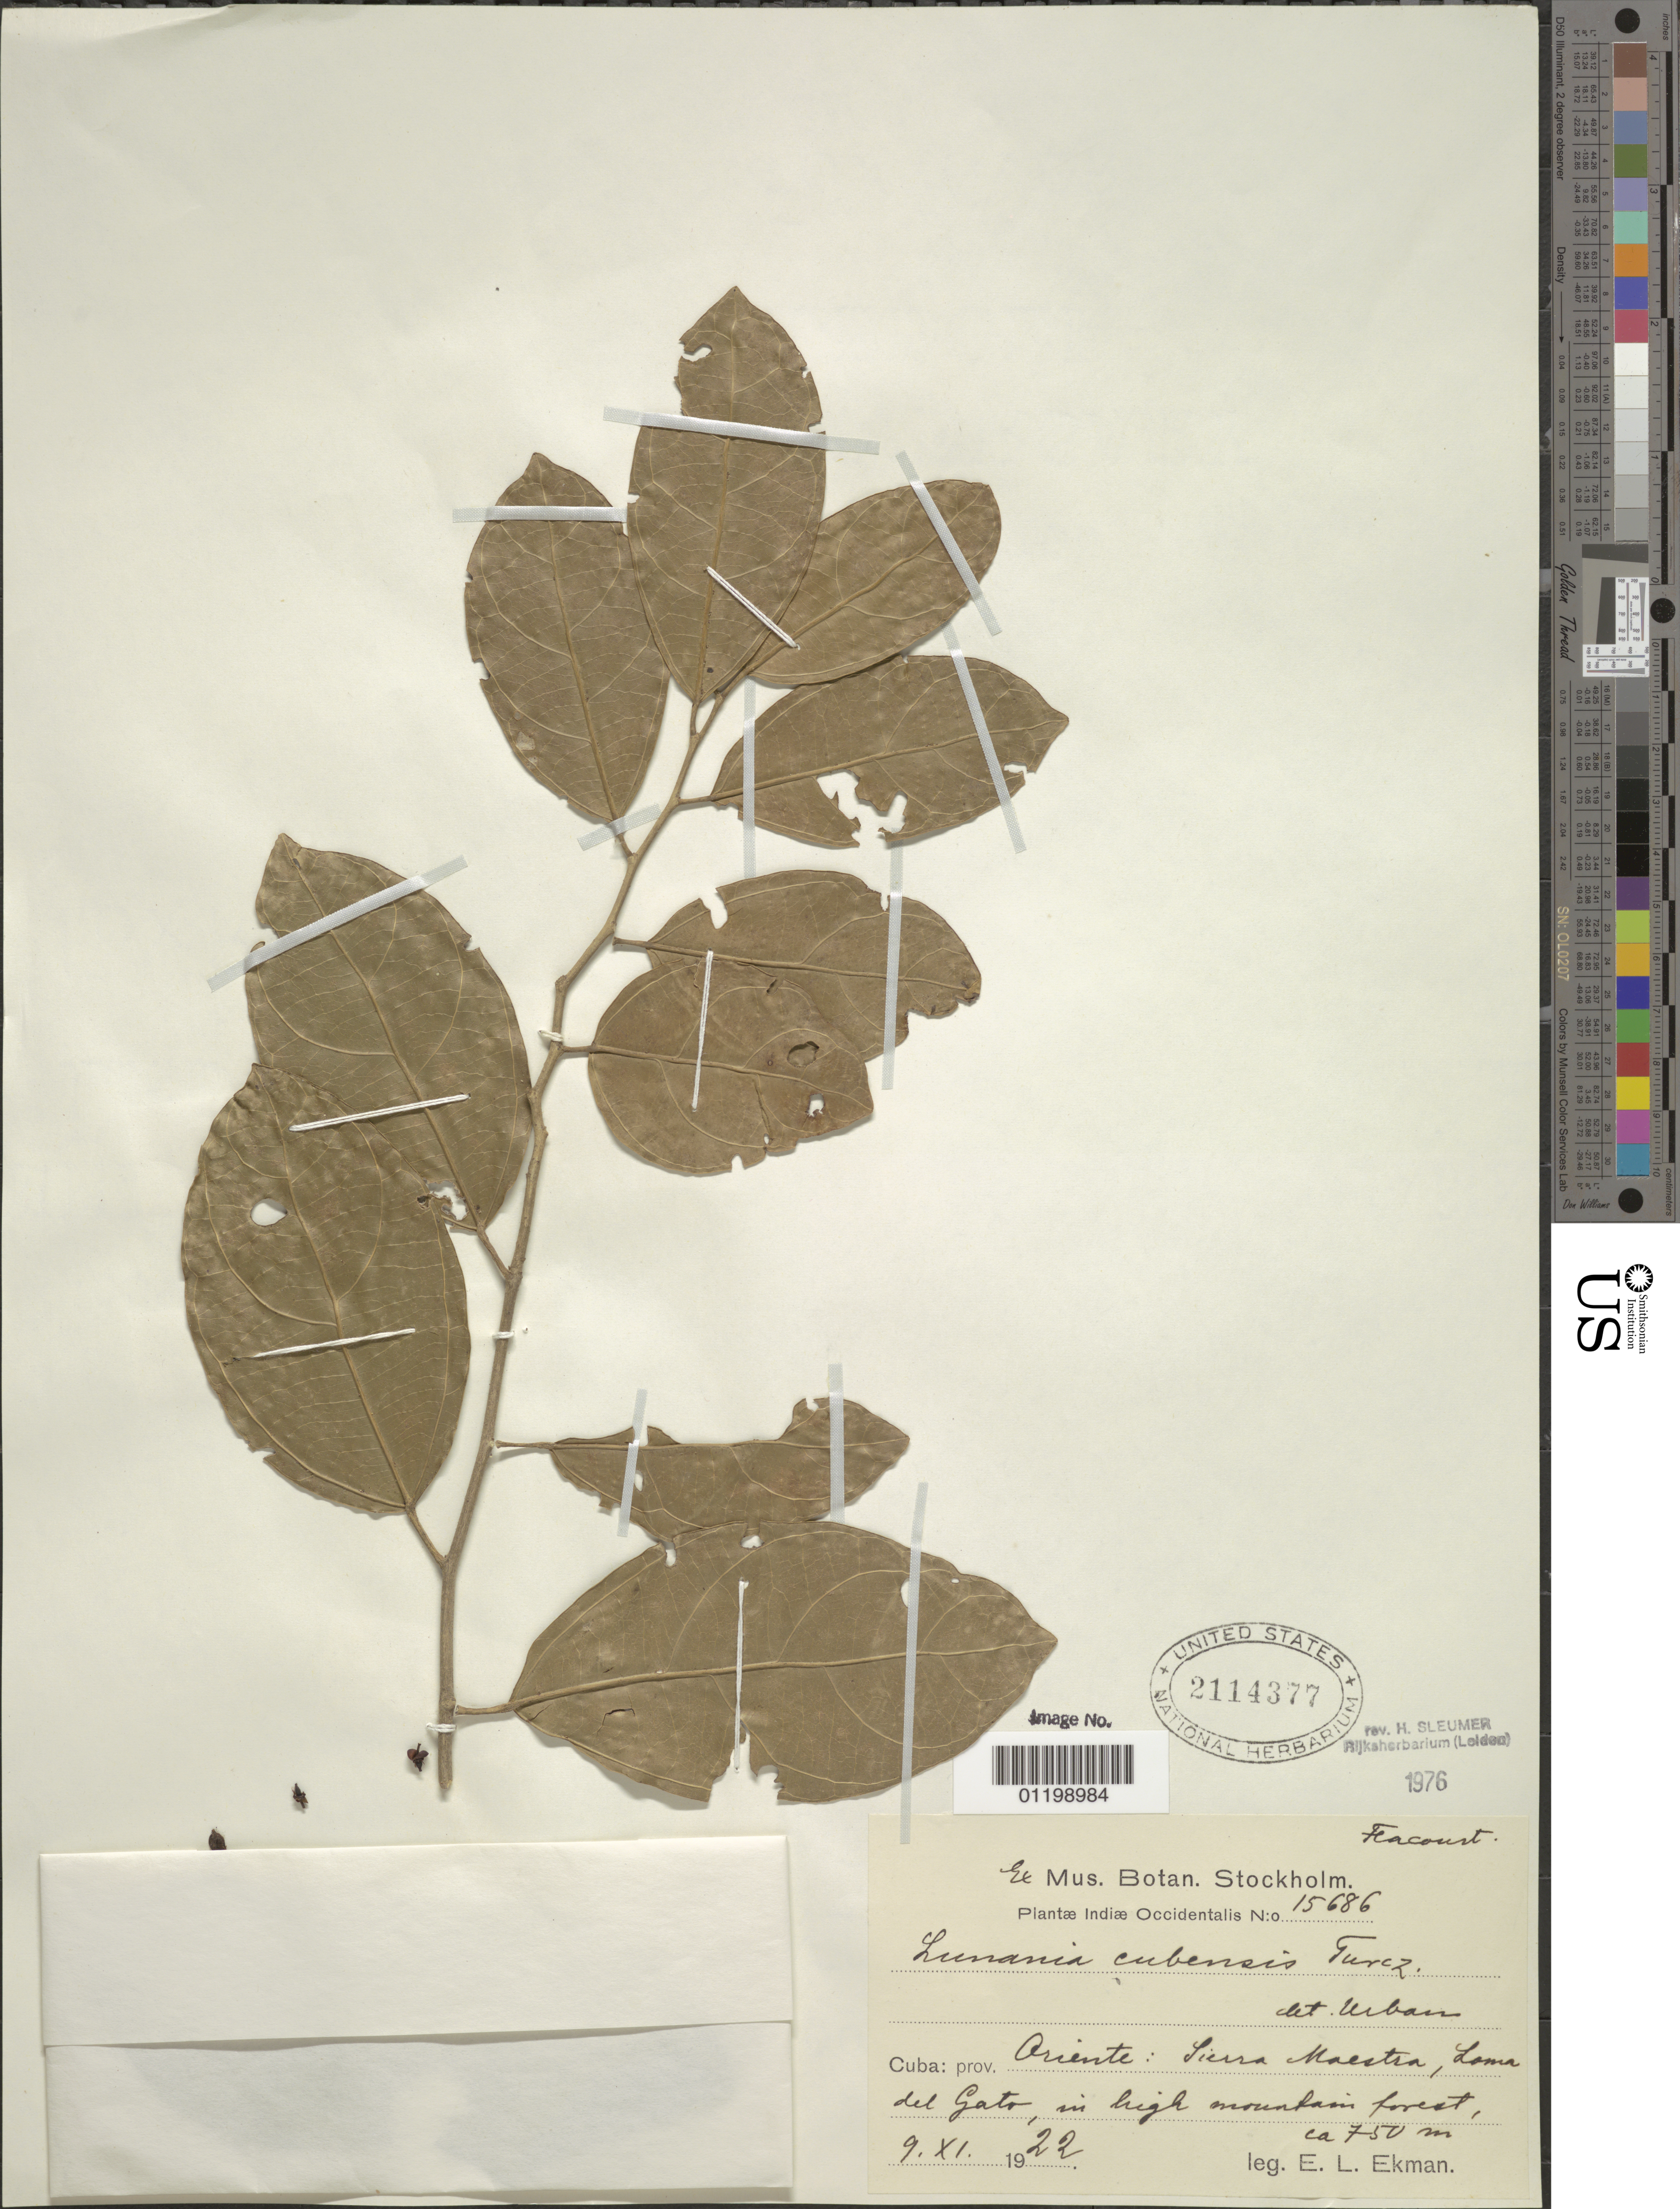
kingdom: Plantae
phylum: Tracheophyta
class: Magnoliopsida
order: Malpighiales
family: Salicaceae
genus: Lunania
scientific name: Lunania cubensis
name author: Turcz.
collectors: E. L. Ekman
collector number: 15686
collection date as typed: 09 Nov 1922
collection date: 1922-11-09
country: Cuba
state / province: Oriente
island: Greater Antilles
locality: Sierra Maestra, Loma del Gato.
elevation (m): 750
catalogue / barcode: US 2114377